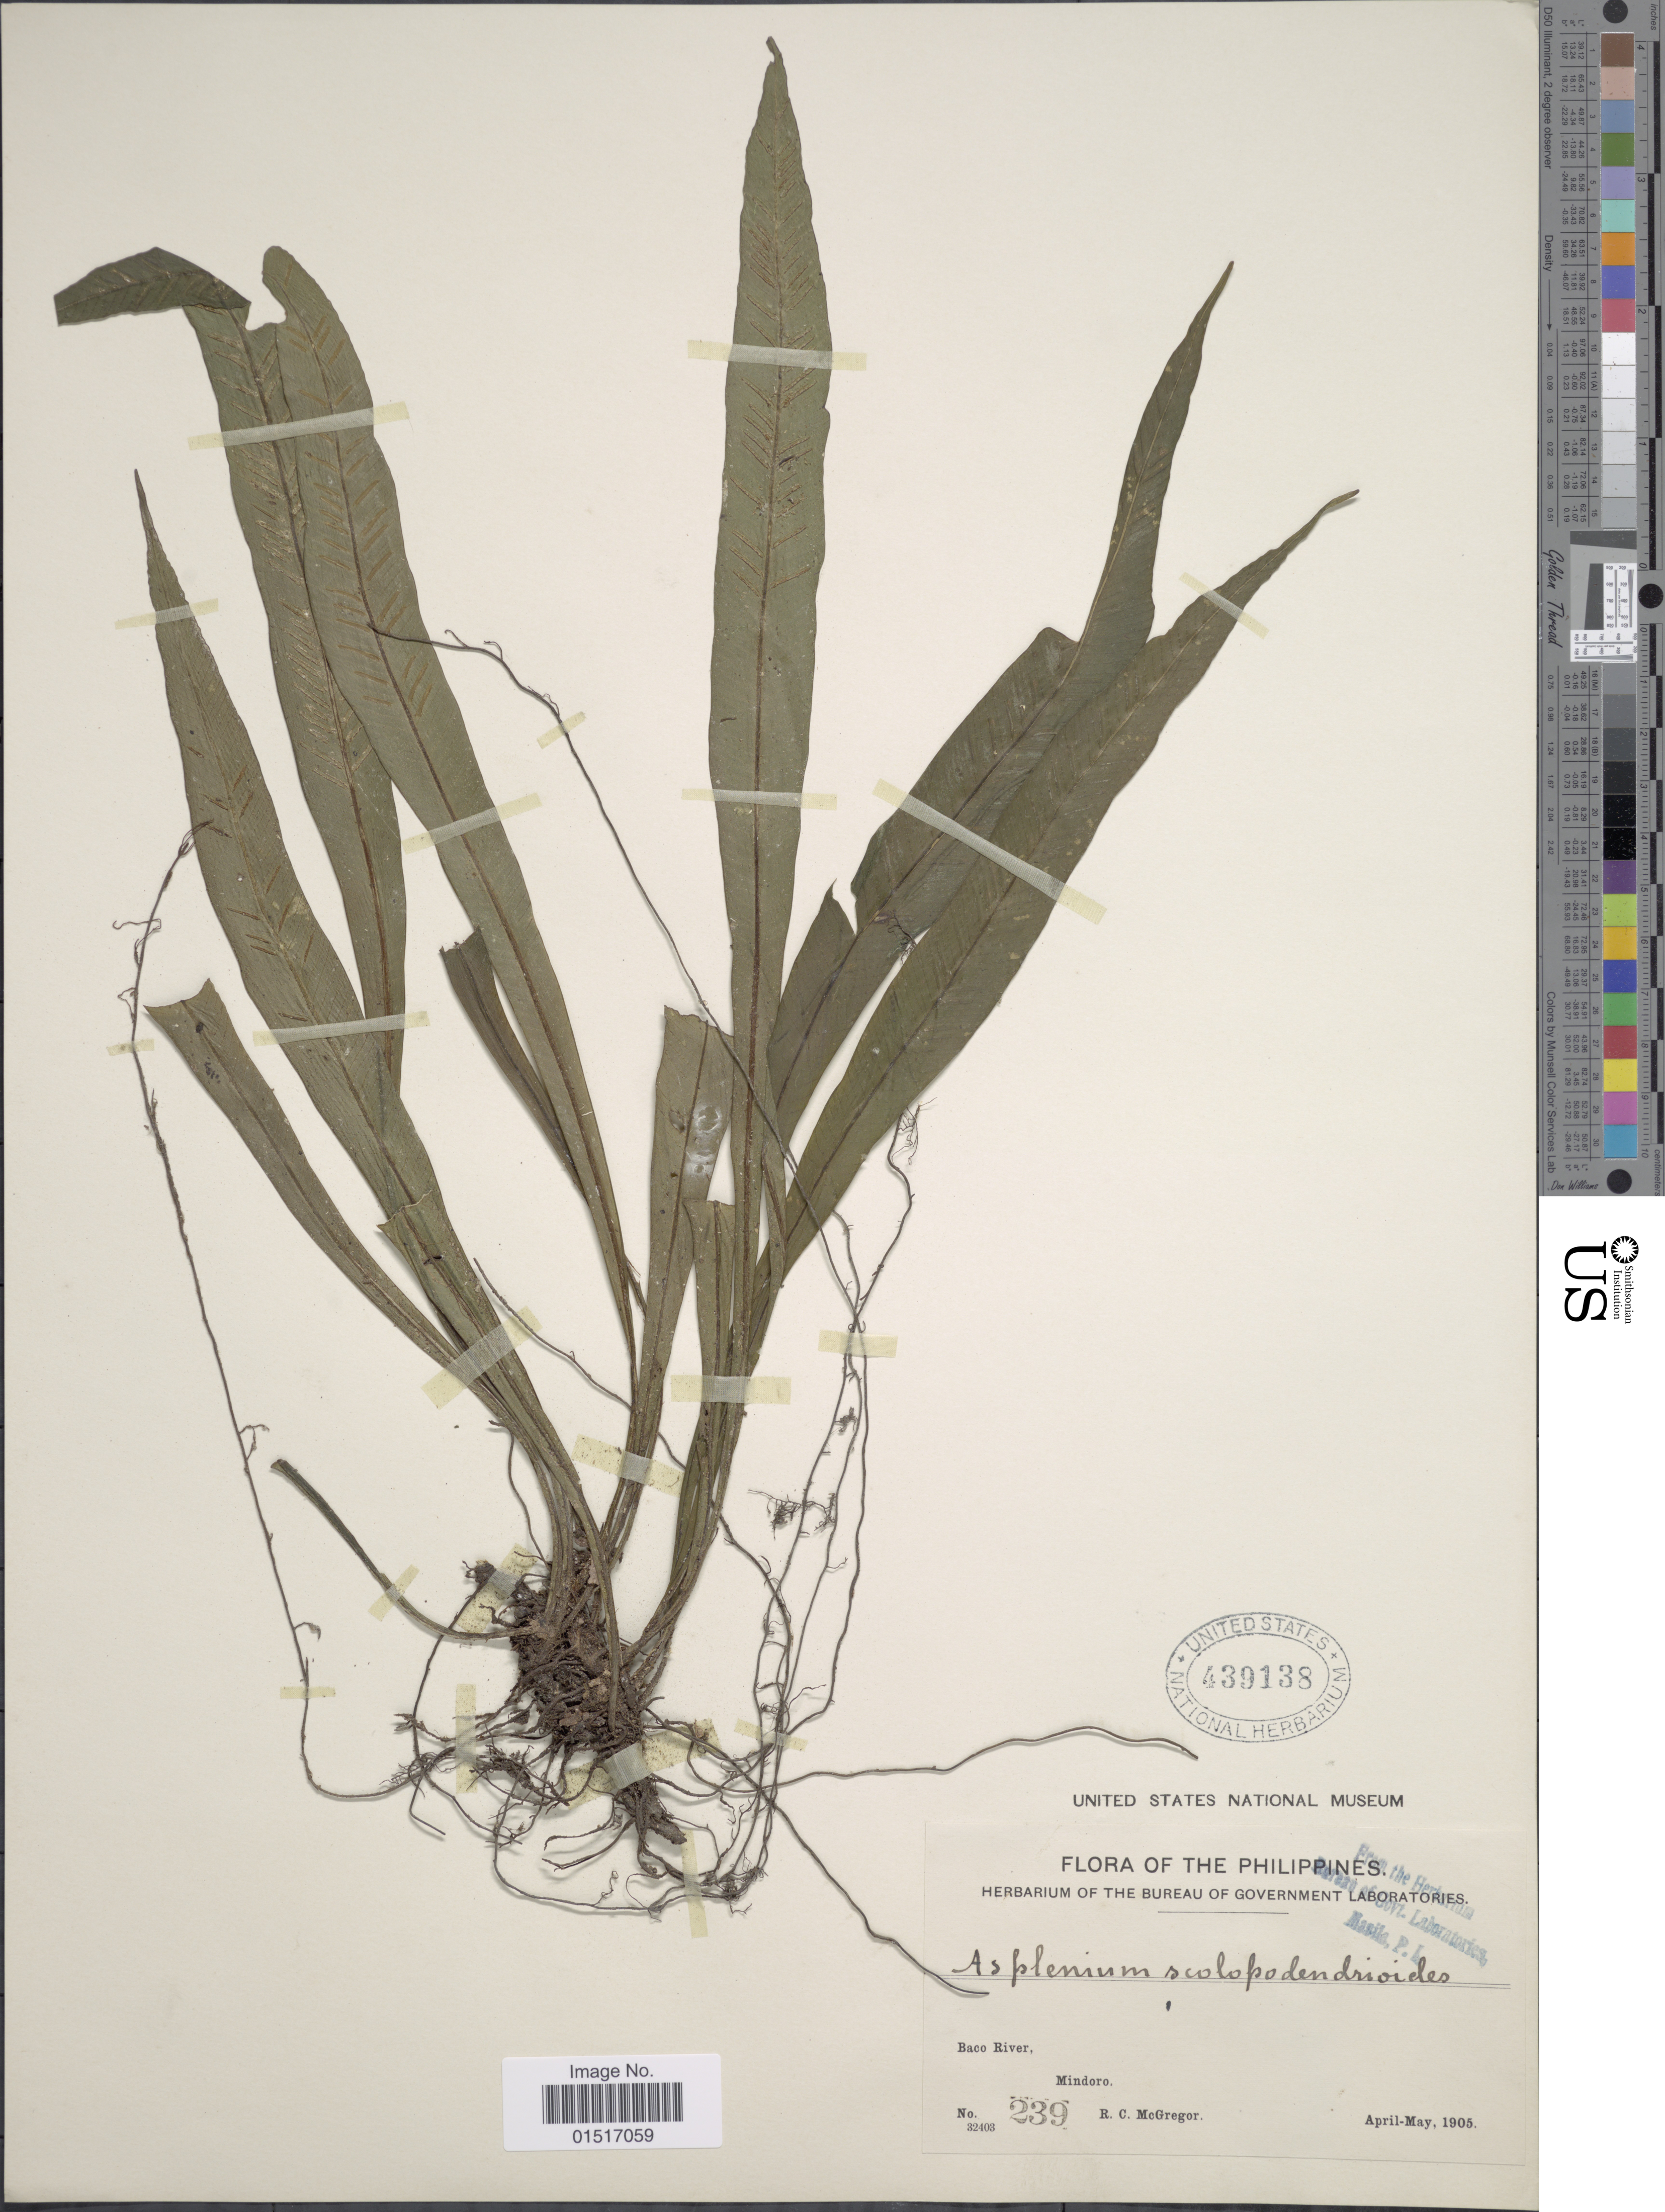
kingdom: Plantae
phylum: Tracheophyta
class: Polypodiopsida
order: Polypodiales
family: Aspleniaceae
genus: Asplenium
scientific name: Asplenium scolopendrioides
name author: J. Sm.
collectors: R. C. McGregor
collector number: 239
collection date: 1905-04/1905-05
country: Philippines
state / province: Mimaropa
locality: Baco River, Mindoro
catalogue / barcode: US 439138